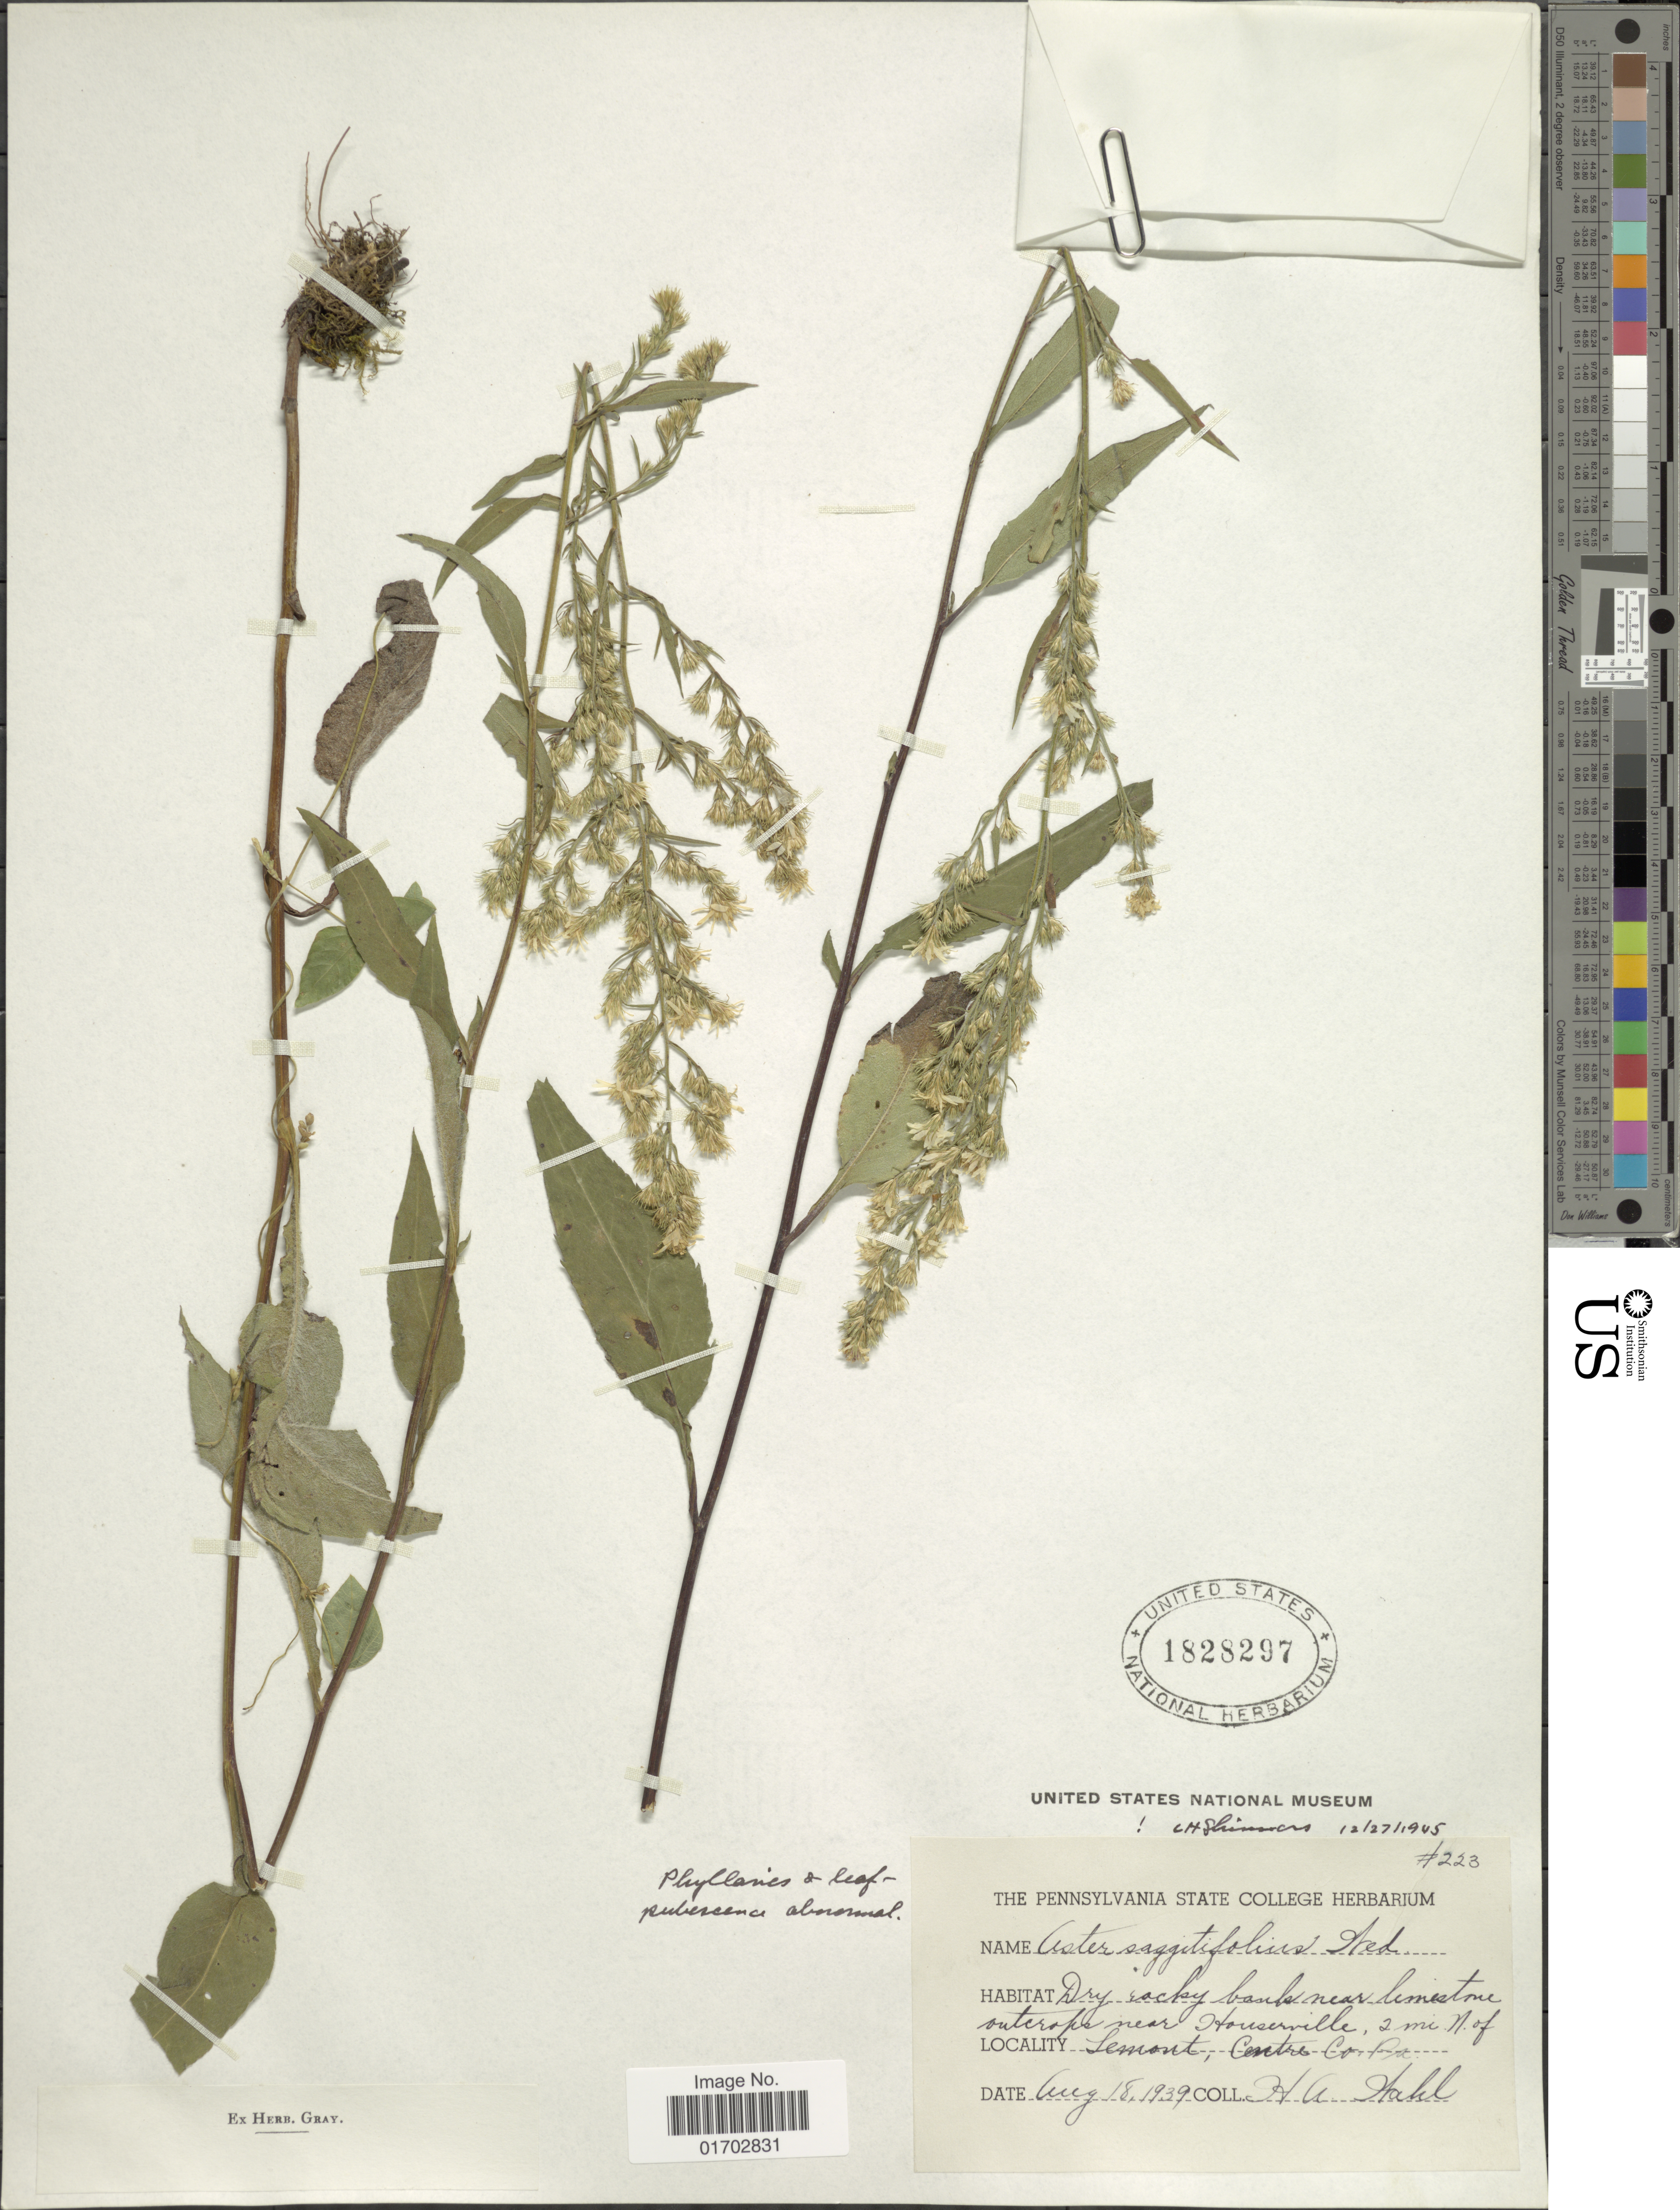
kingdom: Plantae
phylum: Tracheophyta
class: Magnoliopsida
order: Asterales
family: Asteraceae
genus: Symphyotrichum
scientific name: Symphyotrichum sagittifolium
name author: (Wedem. ex Willd.) G.L. Nesom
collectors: H. Hall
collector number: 223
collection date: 1939-08-18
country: United States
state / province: Pennsylvania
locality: Near Houseville, 2 mi. N. of Lemont, Centre Co.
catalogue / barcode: US 1828297